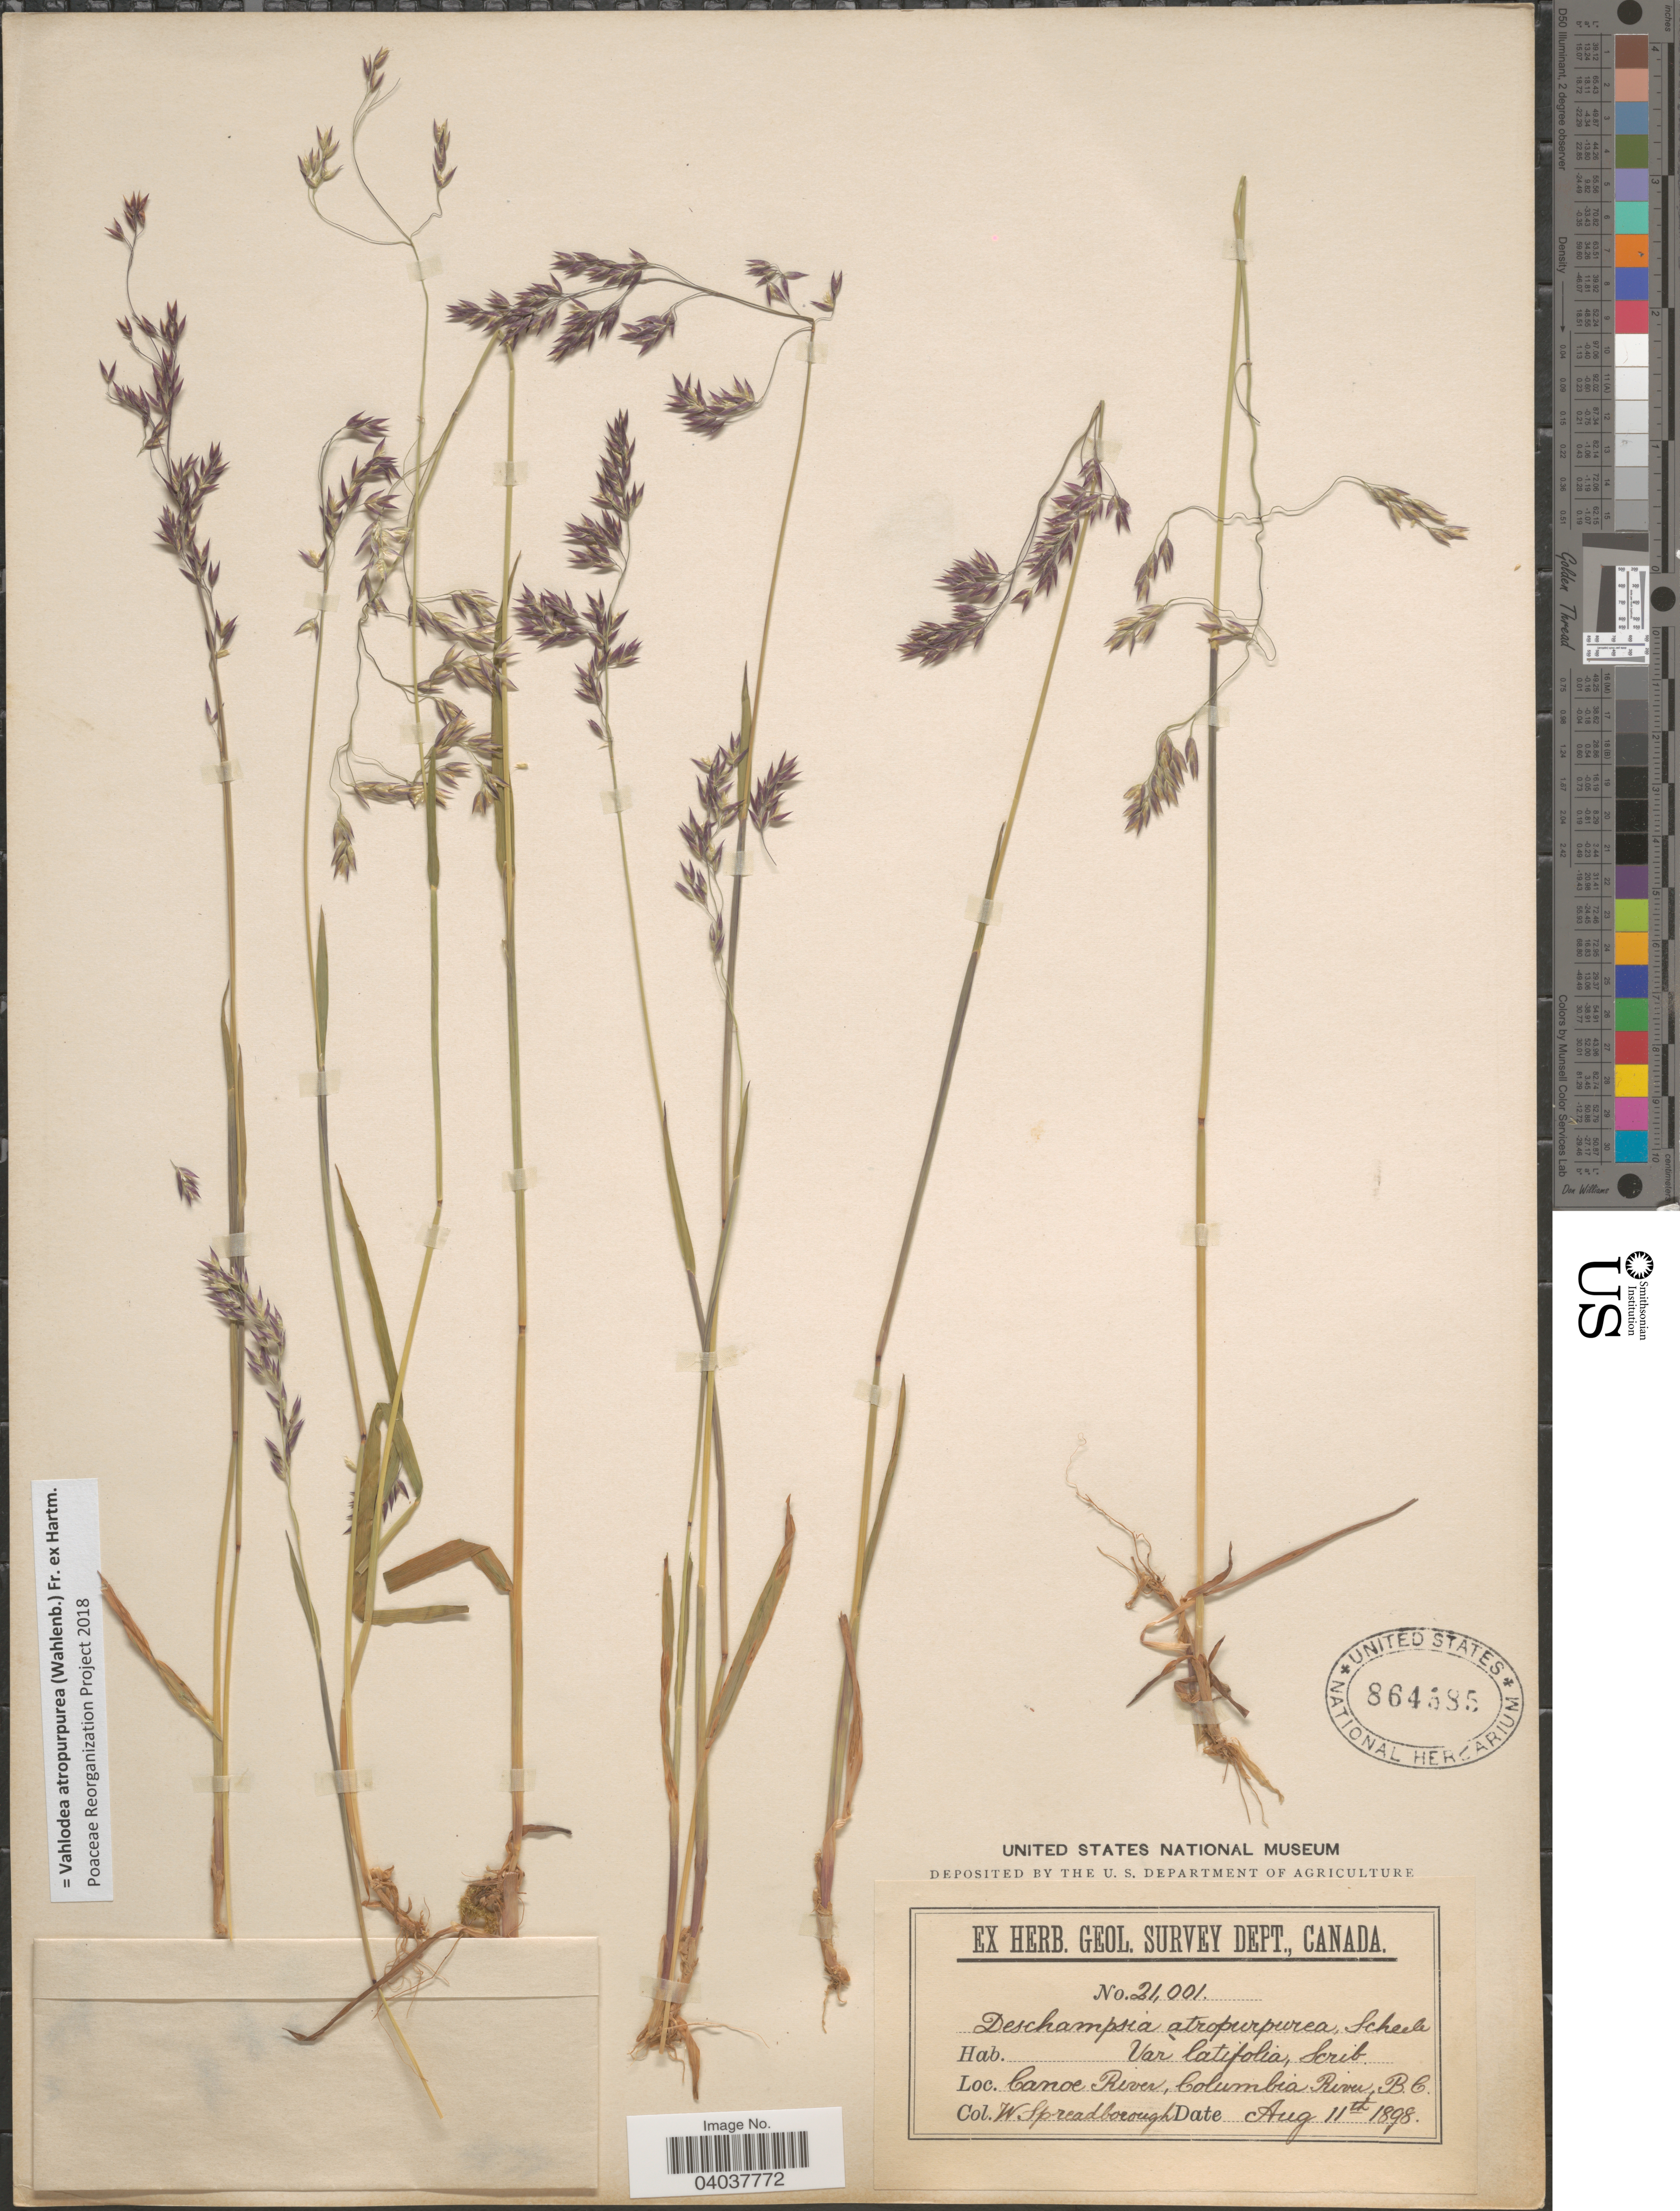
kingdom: Plantae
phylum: Tracheophyta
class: Liliopsida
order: Poales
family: Poaceae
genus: Vahlodea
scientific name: Vahlodea atropurpurea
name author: (Wahlenb.) Fr. ex Hartm.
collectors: W. Spreadborough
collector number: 21001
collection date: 1898-08-11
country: Canada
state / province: British Columbia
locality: Canoe River, Columbia River.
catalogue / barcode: US 864585